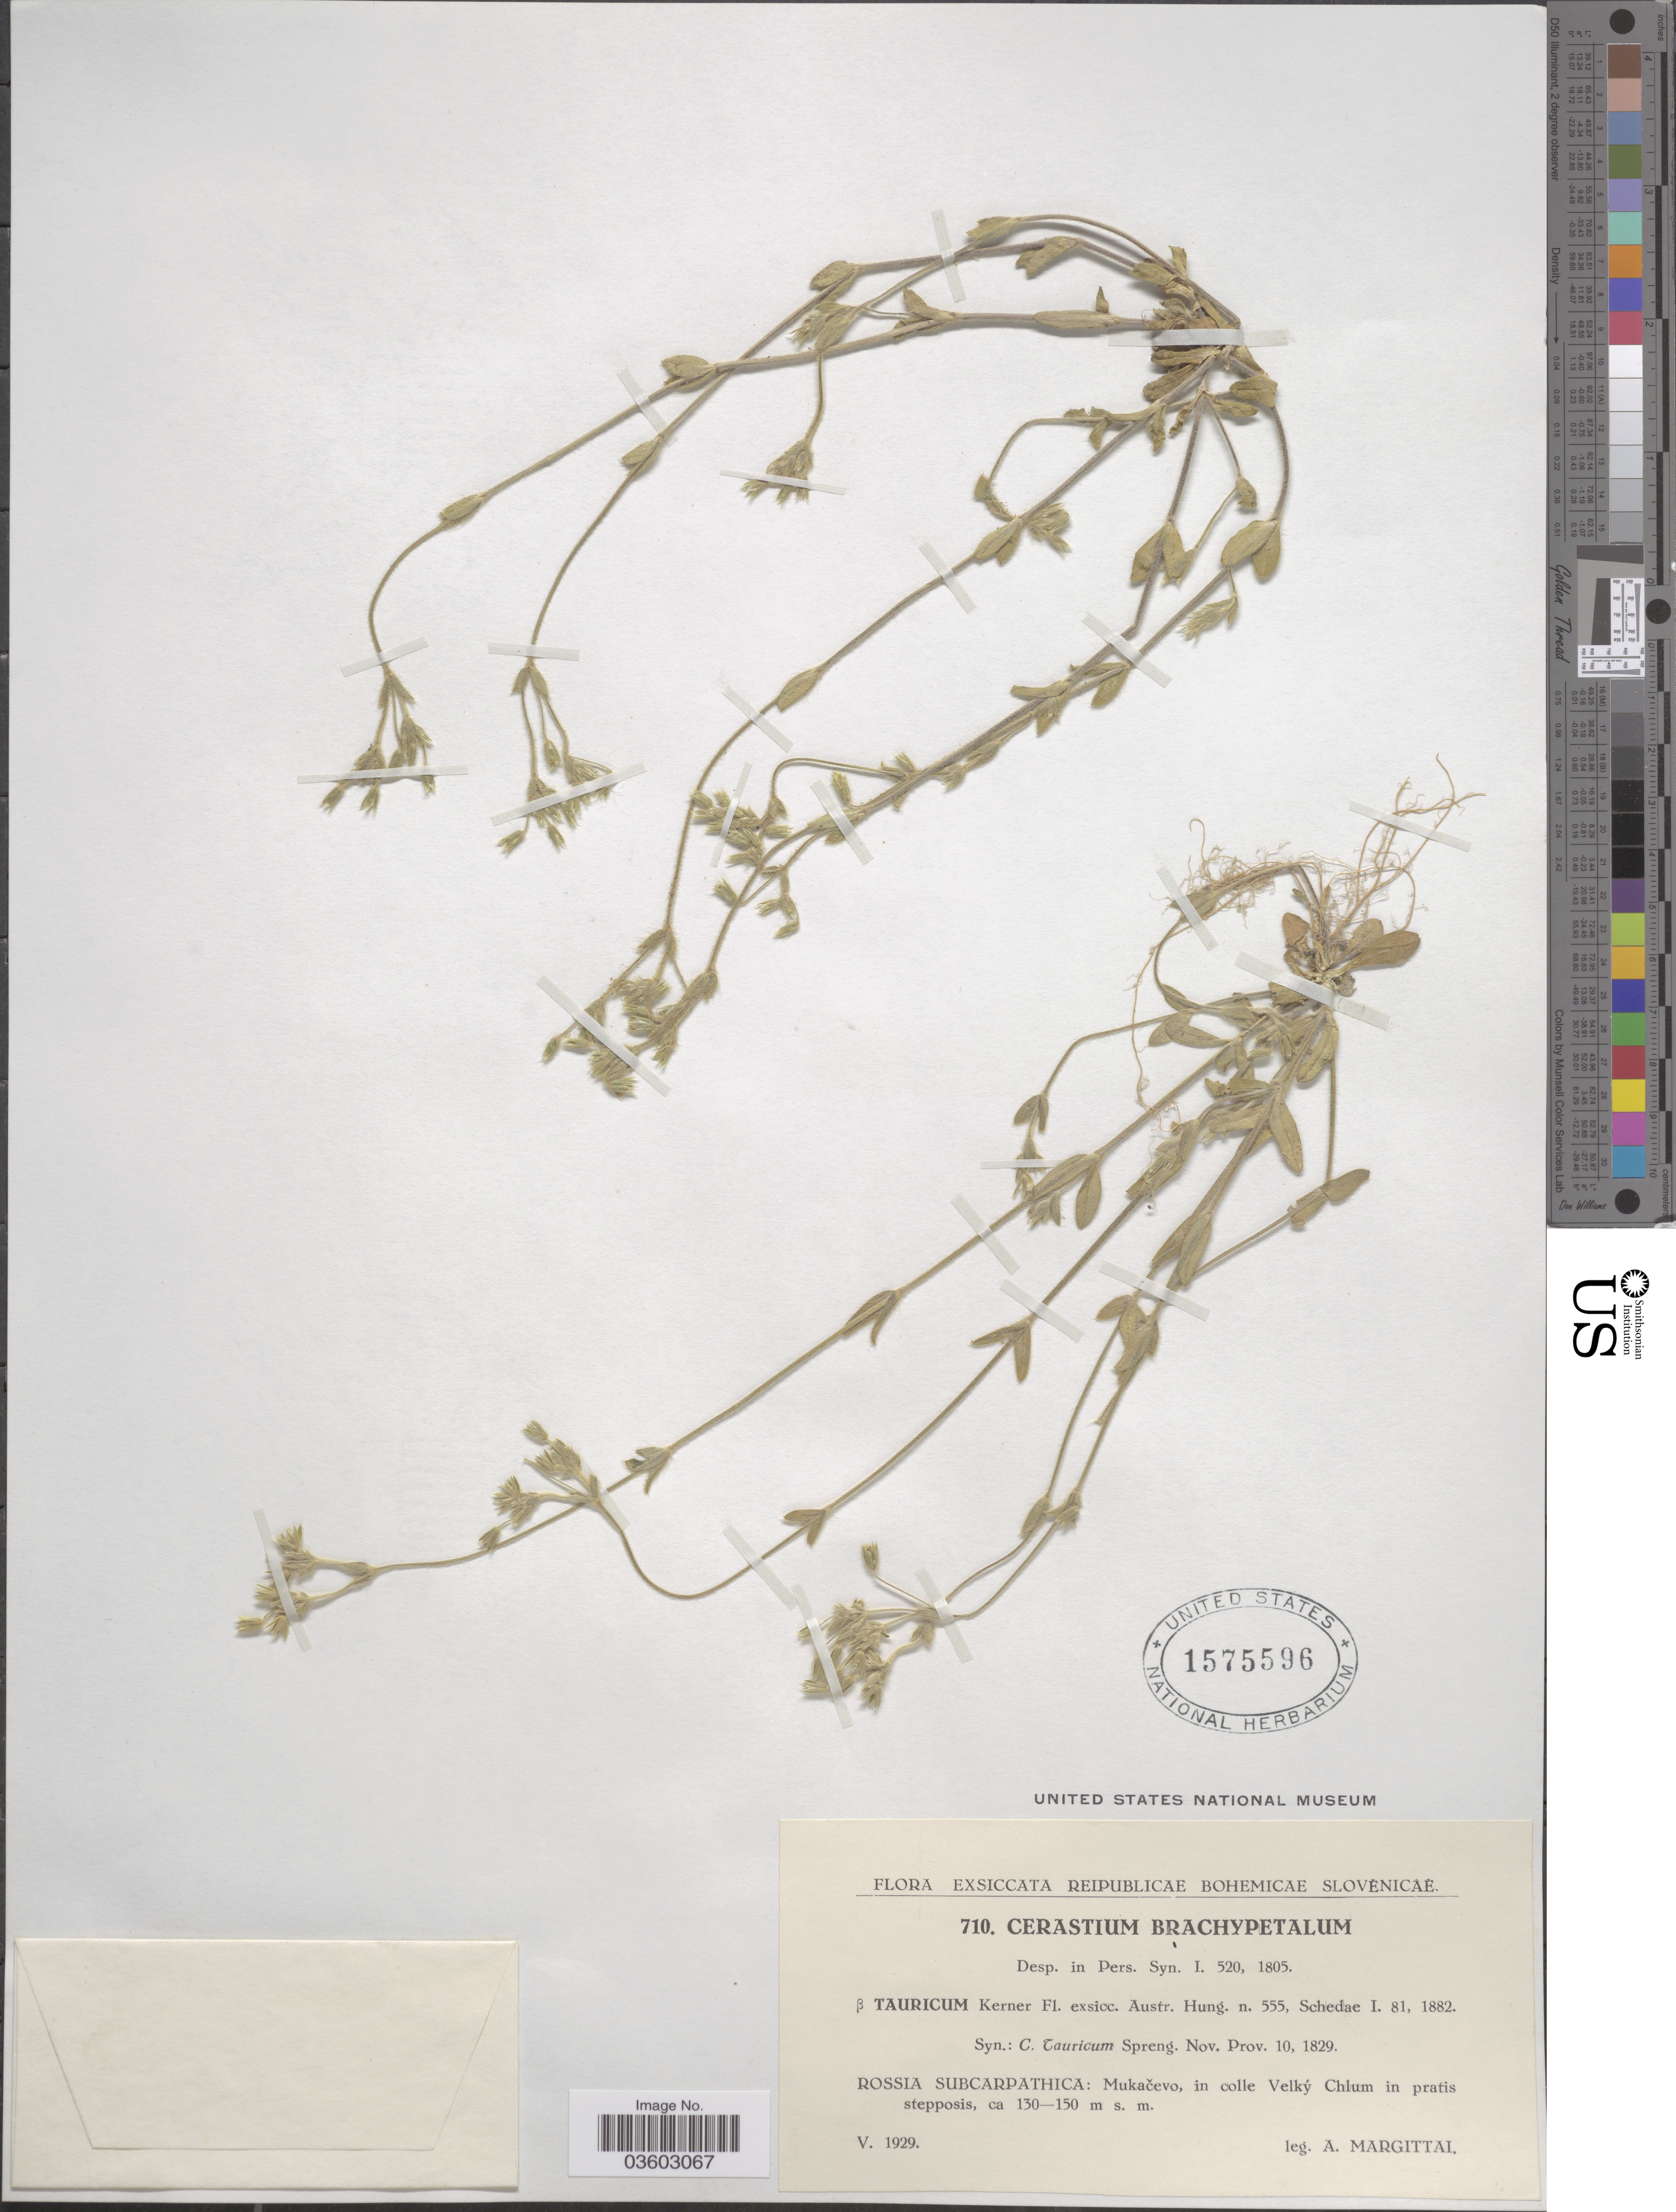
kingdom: Plantae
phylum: Tracheophyta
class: Magnoliopsida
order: Caryophyllales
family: Caryophyllaceae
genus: Cerastium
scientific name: Cerastium brachypetalum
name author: Pers.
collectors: A. Margittal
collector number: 710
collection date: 1929-05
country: Ukraine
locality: Rossia Subcarpathica: Mukačevo, in colle Velký Chlum.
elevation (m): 130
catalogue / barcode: US 1575596